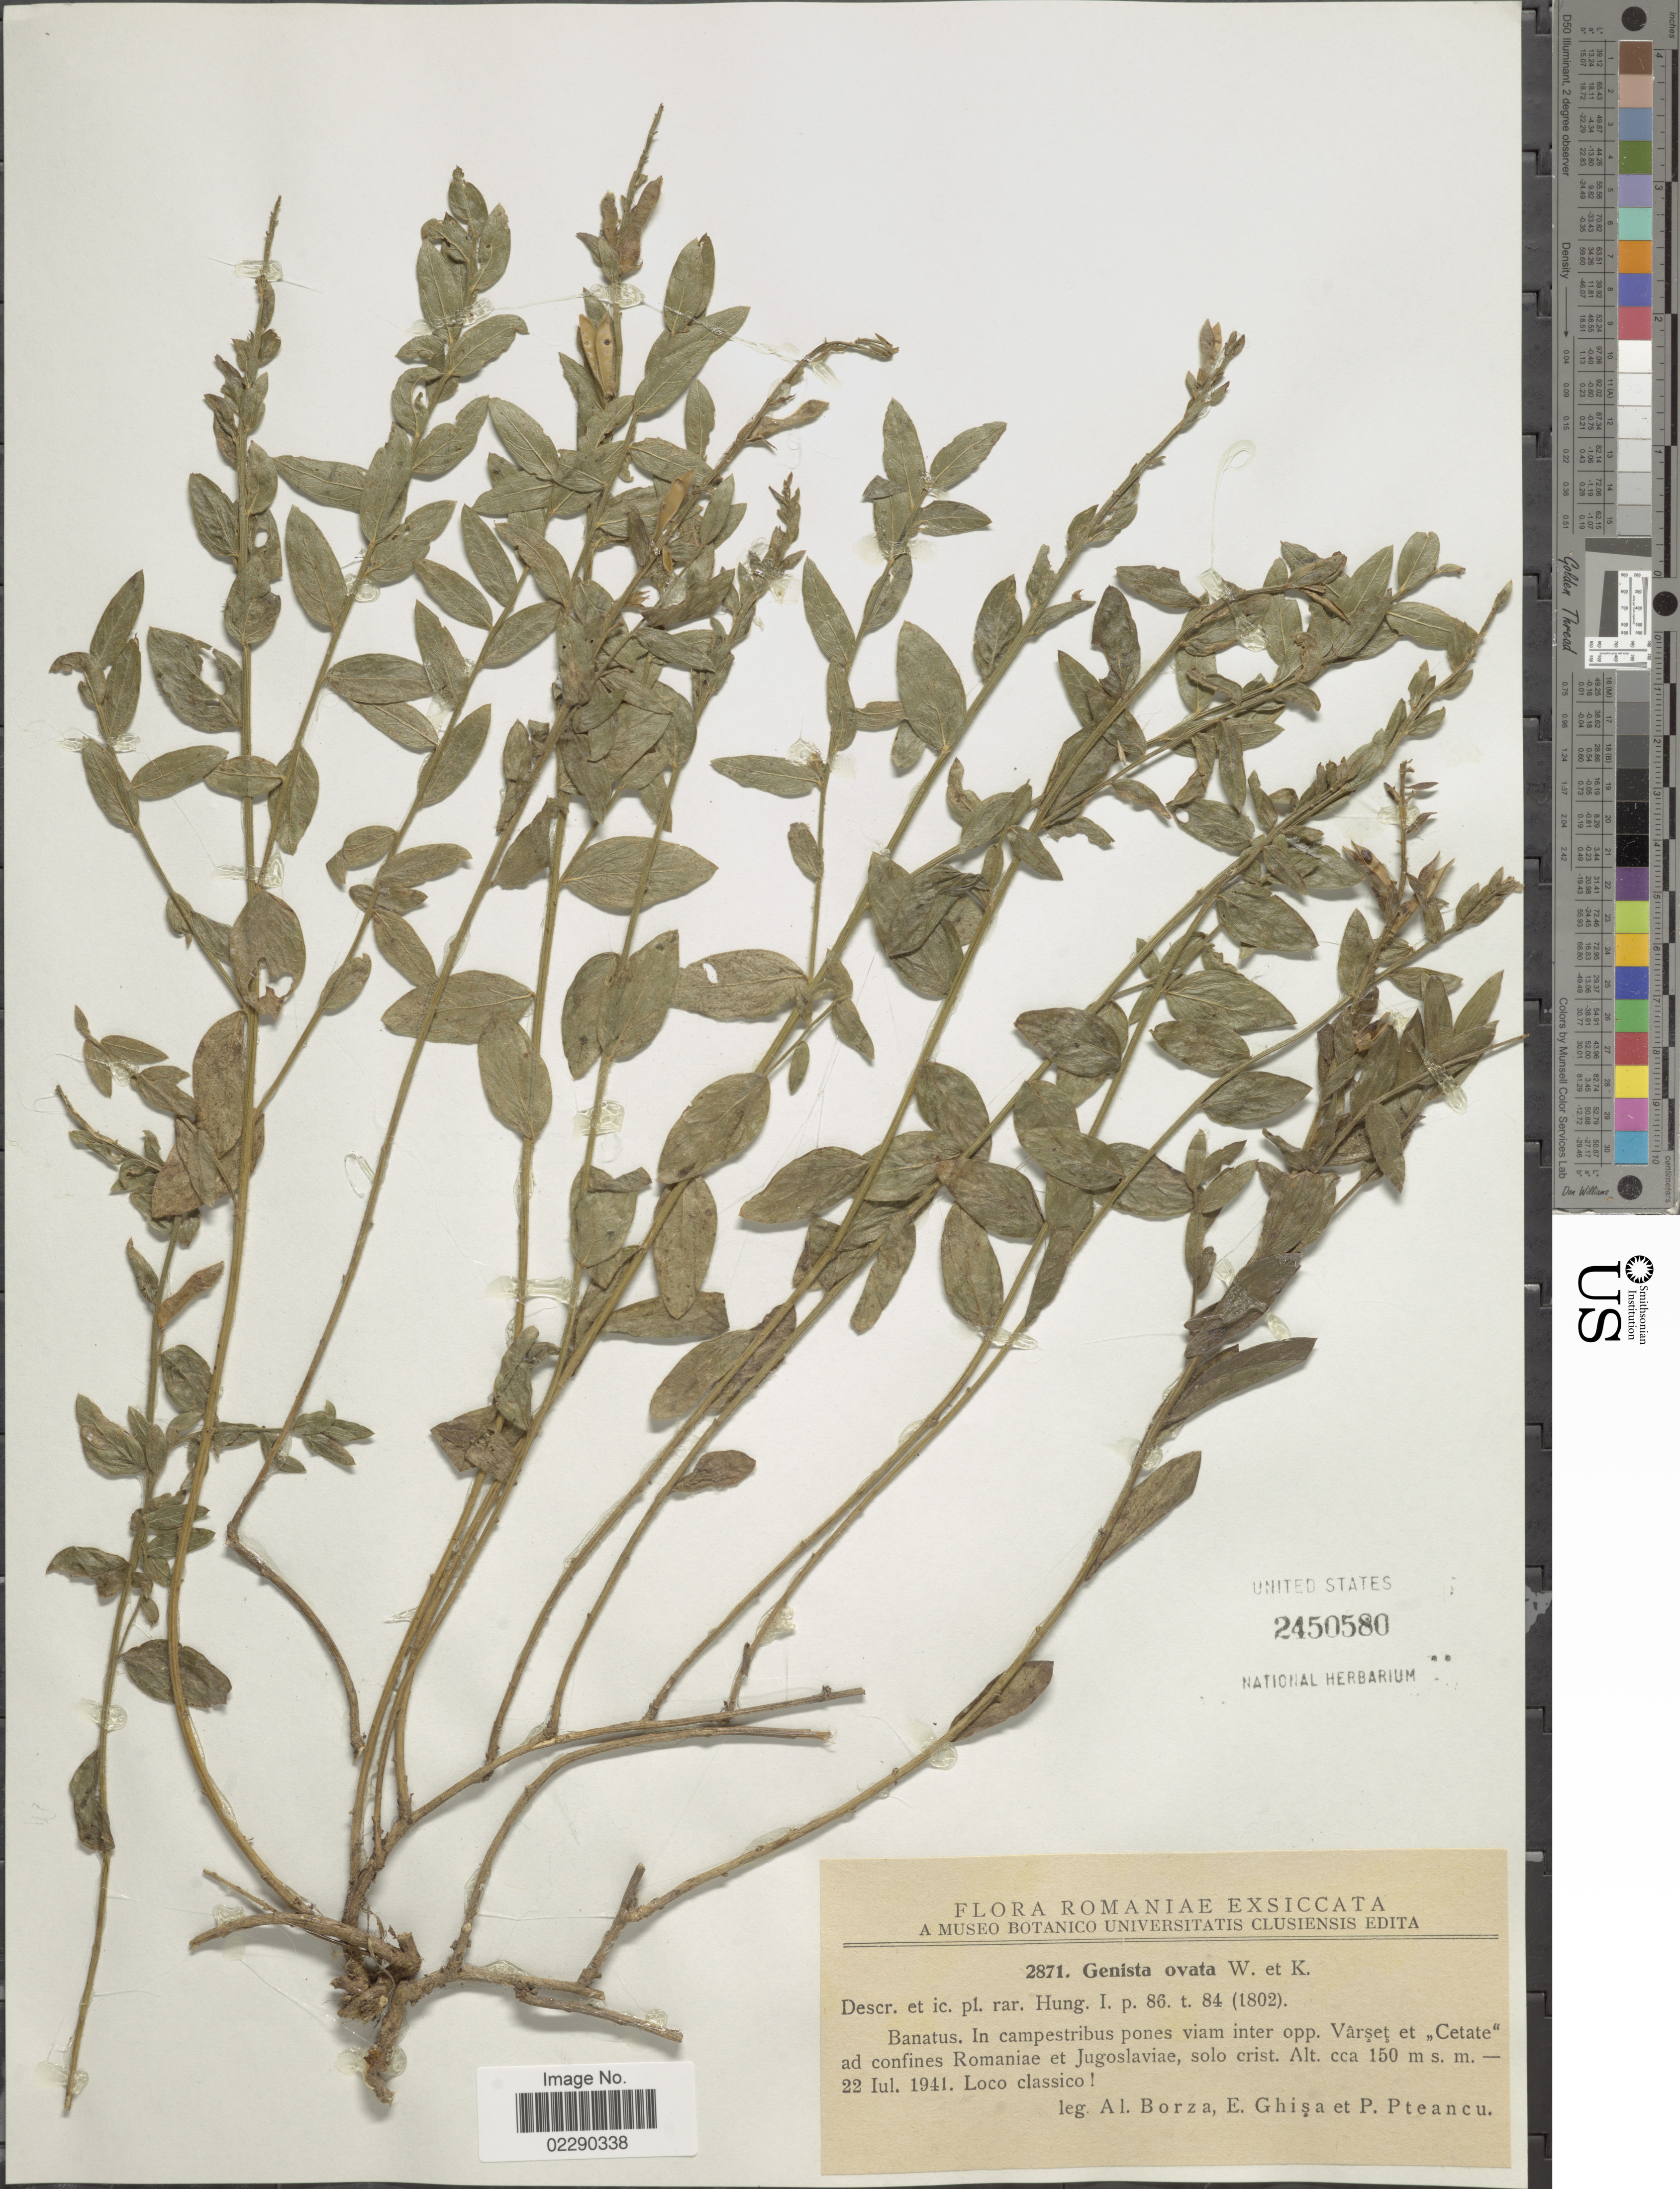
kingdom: Plantae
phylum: Tracheophyta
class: Magnoliopsida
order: Fabales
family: Fabaceae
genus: Genista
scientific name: Genista ovata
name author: Waldst. & Kit.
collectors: A. Borza, E. Ghisa & P. Pteancu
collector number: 2871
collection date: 1941-07-22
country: Romania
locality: Banatus, inter opp. Varset et Cetate ad confines Romaniae et Jugoslaviae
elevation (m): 150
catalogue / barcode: US 2450580